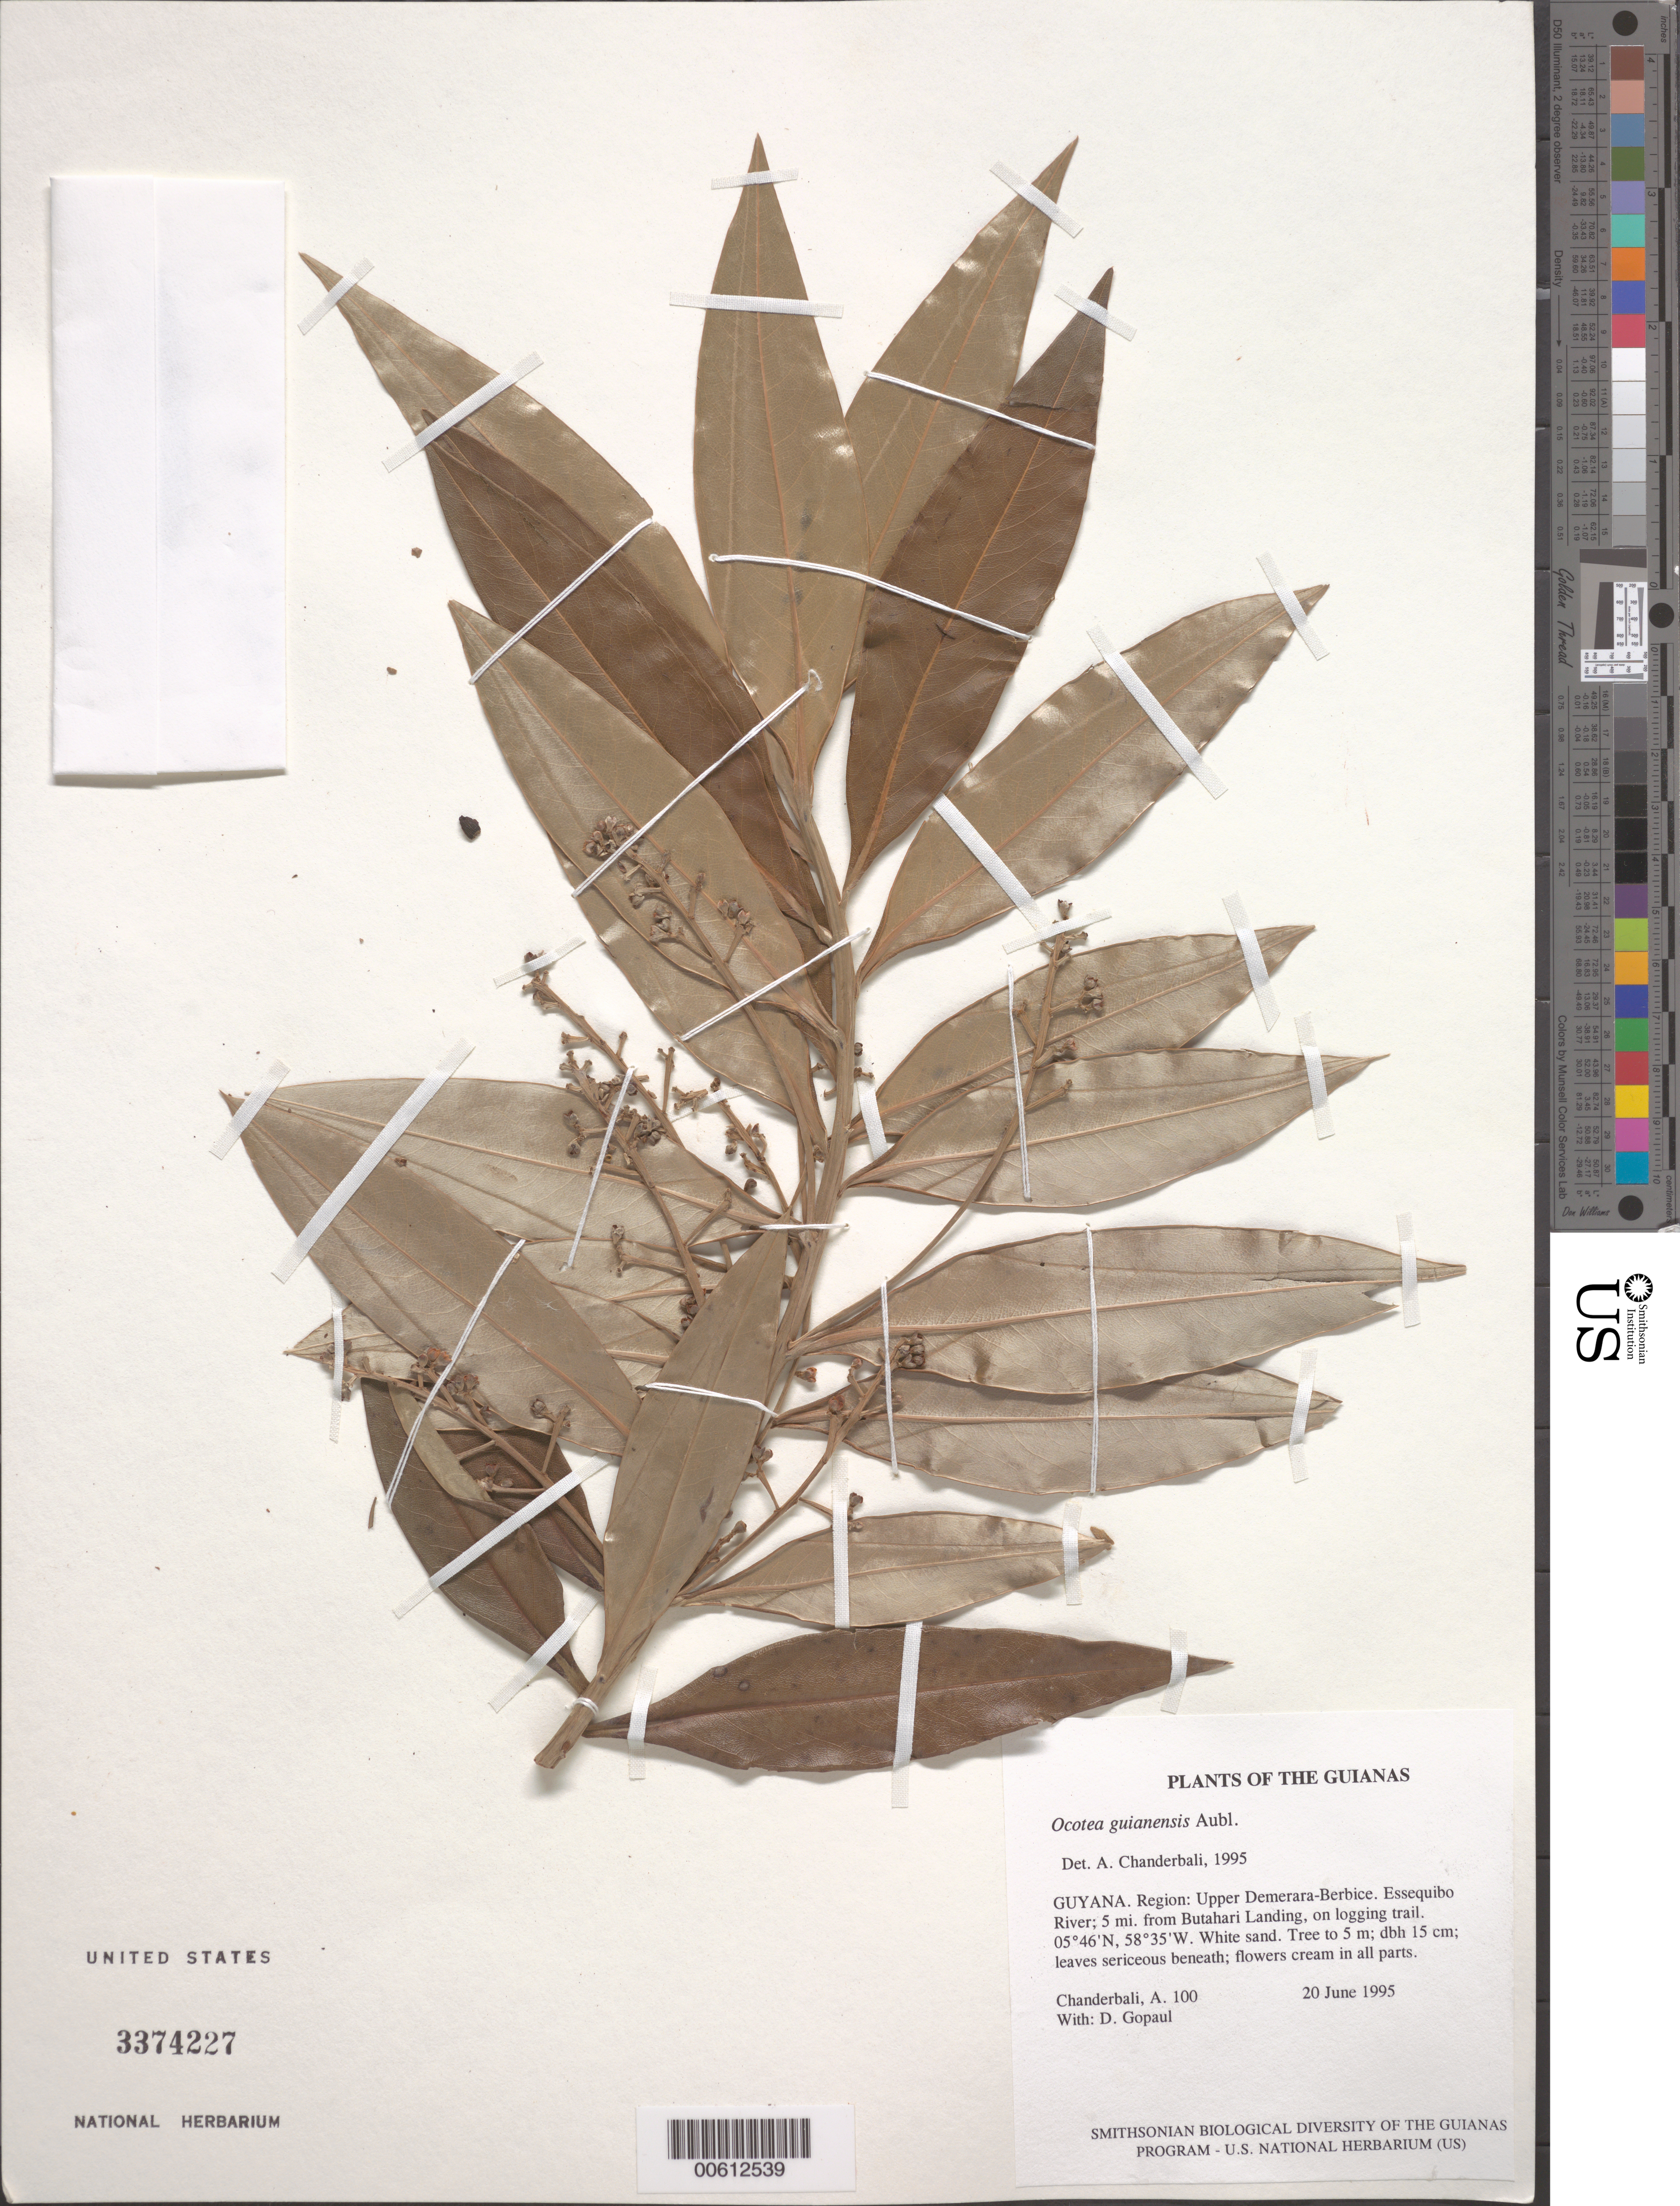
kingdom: Plantae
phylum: Tracheophyta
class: Magnoliopsida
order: Laurales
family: Lauraceae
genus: Ocotea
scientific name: Ocotea guianensis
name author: Aubl.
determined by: Chanderbali, Andre Shashi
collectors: A. S. Chanderbali & D. Gopaul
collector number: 100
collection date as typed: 20 June 1995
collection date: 1995-06-20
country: Guyana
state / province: U. Demerara-Berbice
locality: Essequibo River; 5 mi. from Butahari Landing, on logging trail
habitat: White sand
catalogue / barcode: US 3374227